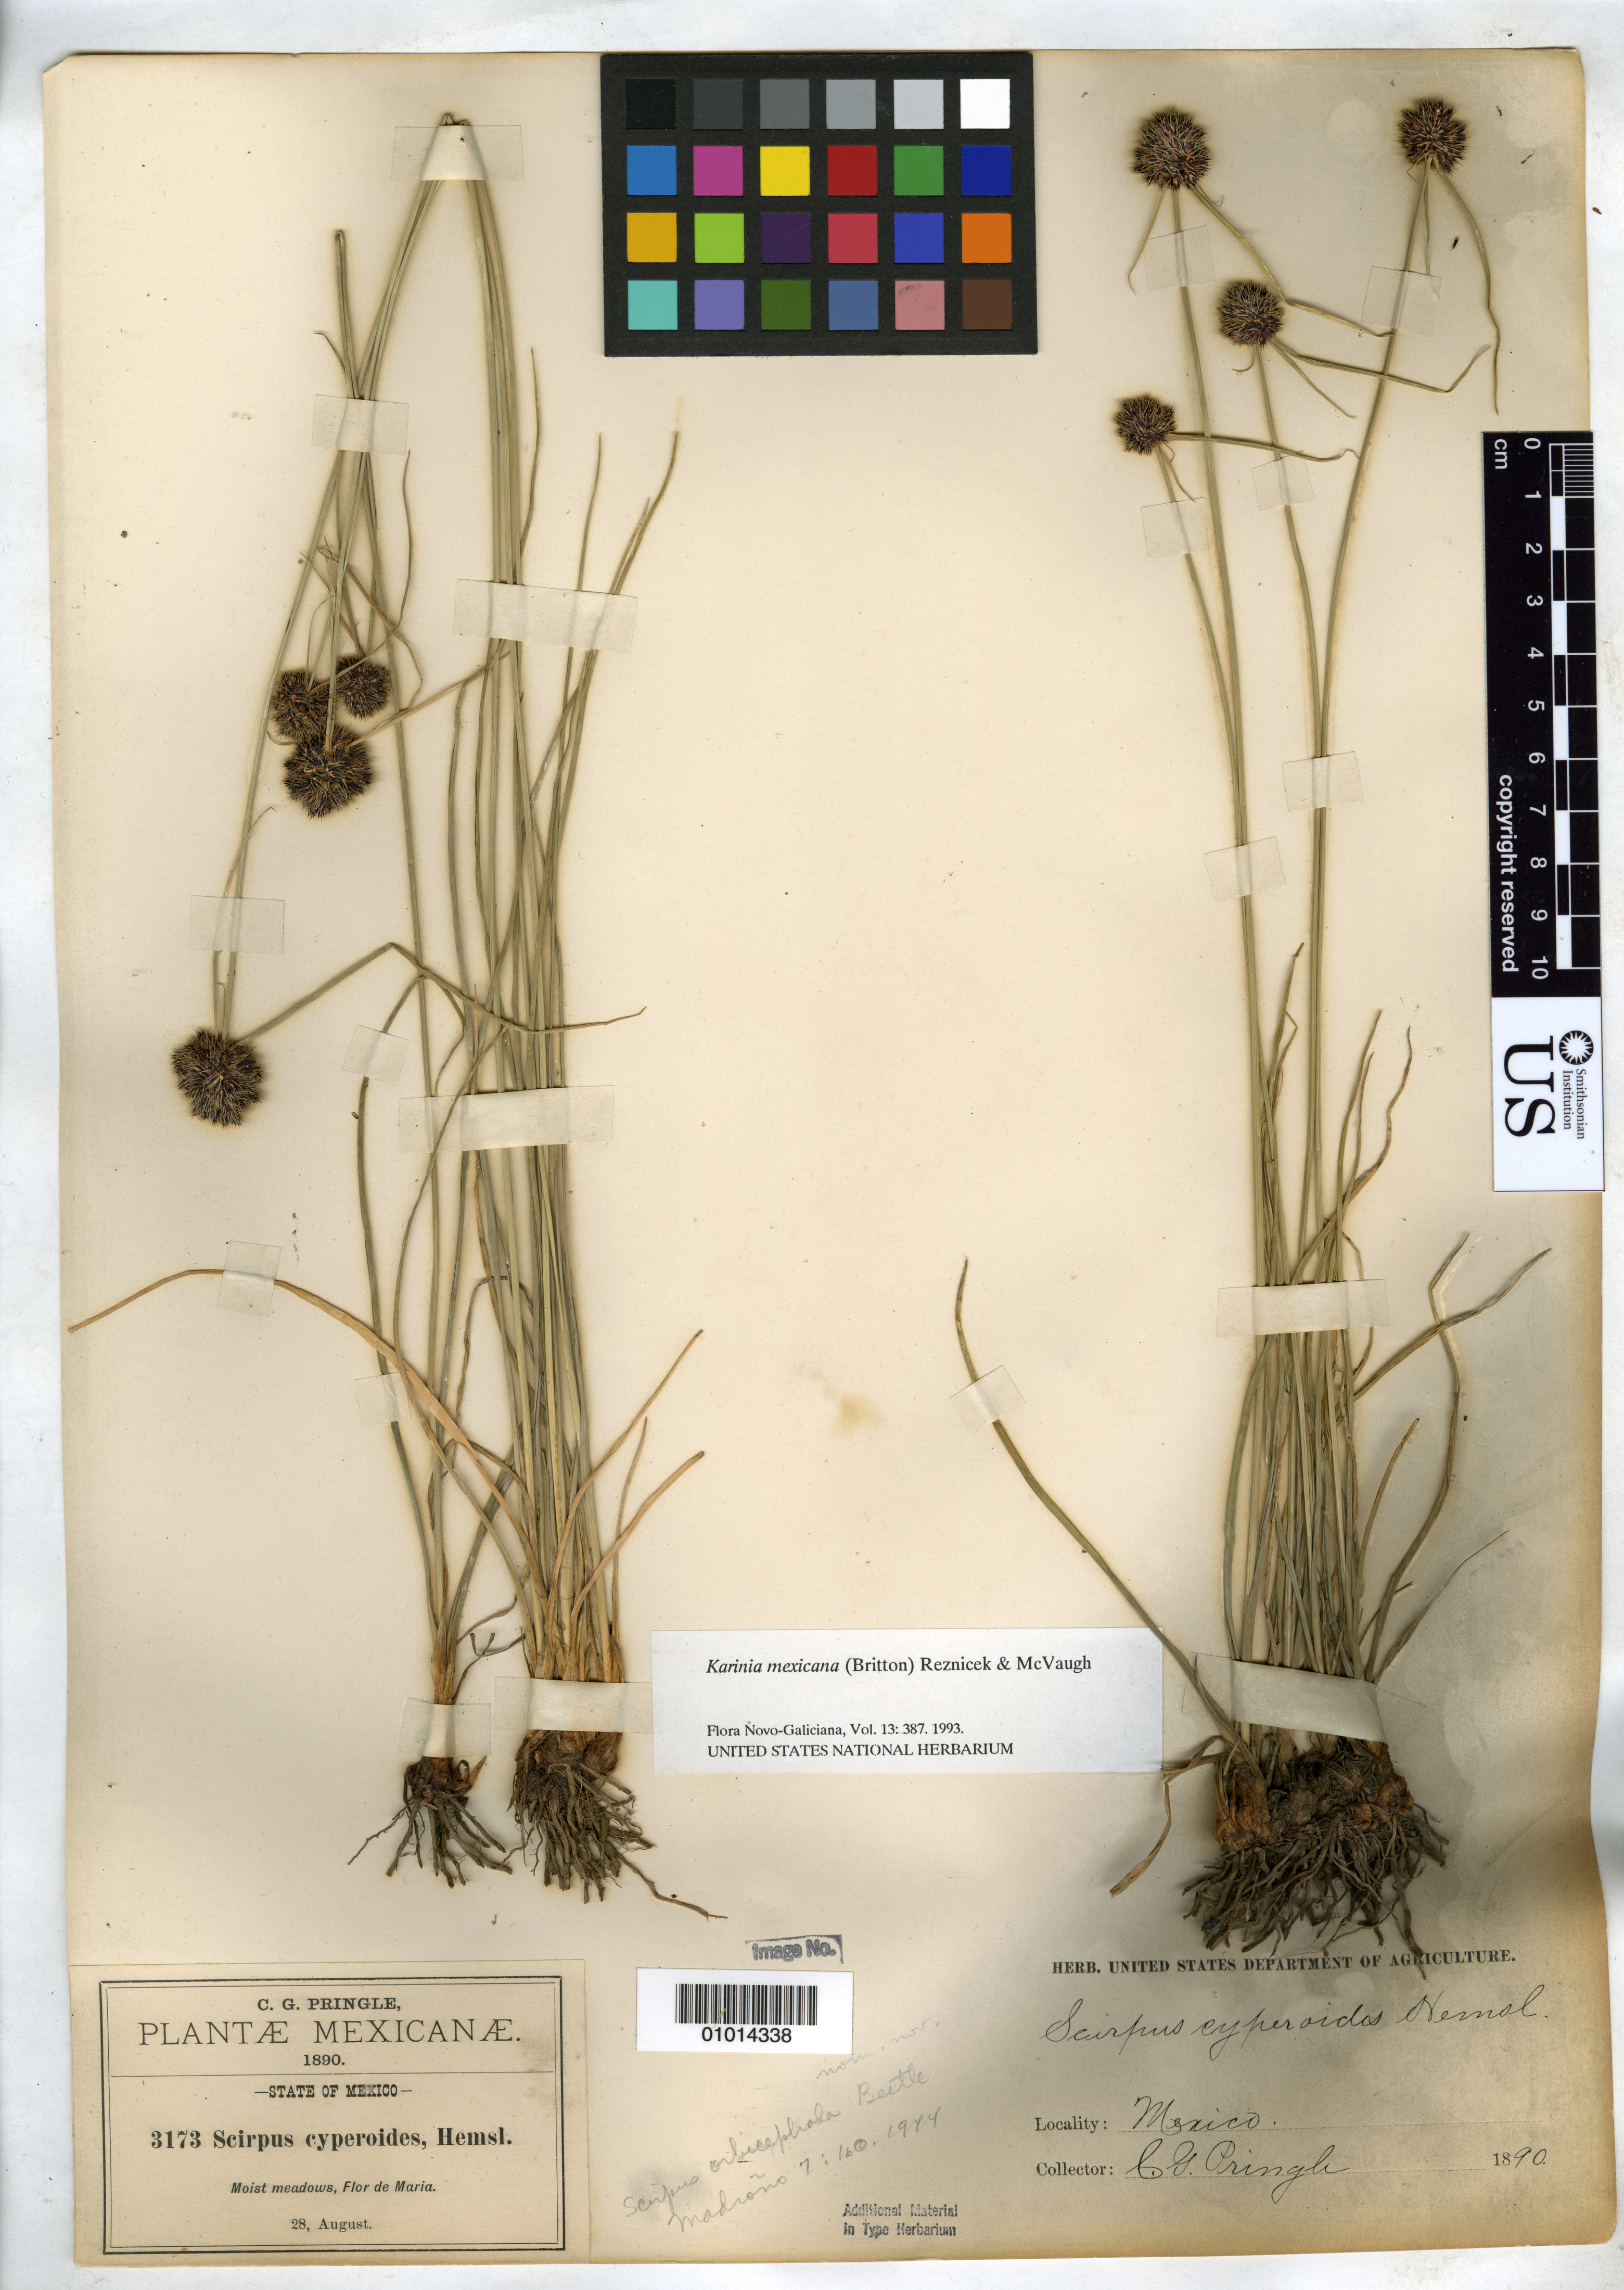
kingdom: Plantae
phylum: Tracheophyta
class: Liliopsida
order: Poales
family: Cyperaceae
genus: Holoschoenus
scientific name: Holoschoenus mexicanus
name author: Palla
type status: Isosyntype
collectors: C. G. Pringle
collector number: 3173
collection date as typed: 28 Aug 1890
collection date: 1890-08-28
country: Mexico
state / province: México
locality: Moist meadows, Flor de Maria.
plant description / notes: Also a type of Scirpus orbicephala Beetle, nom. nov.; Replacement name for Holoschoenus mexicanus Palla, non Scirpus mexicanus C.B. Clarke ex Britton.; Also a type of Holoschoenus mexicanus Palla.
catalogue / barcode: US 98819